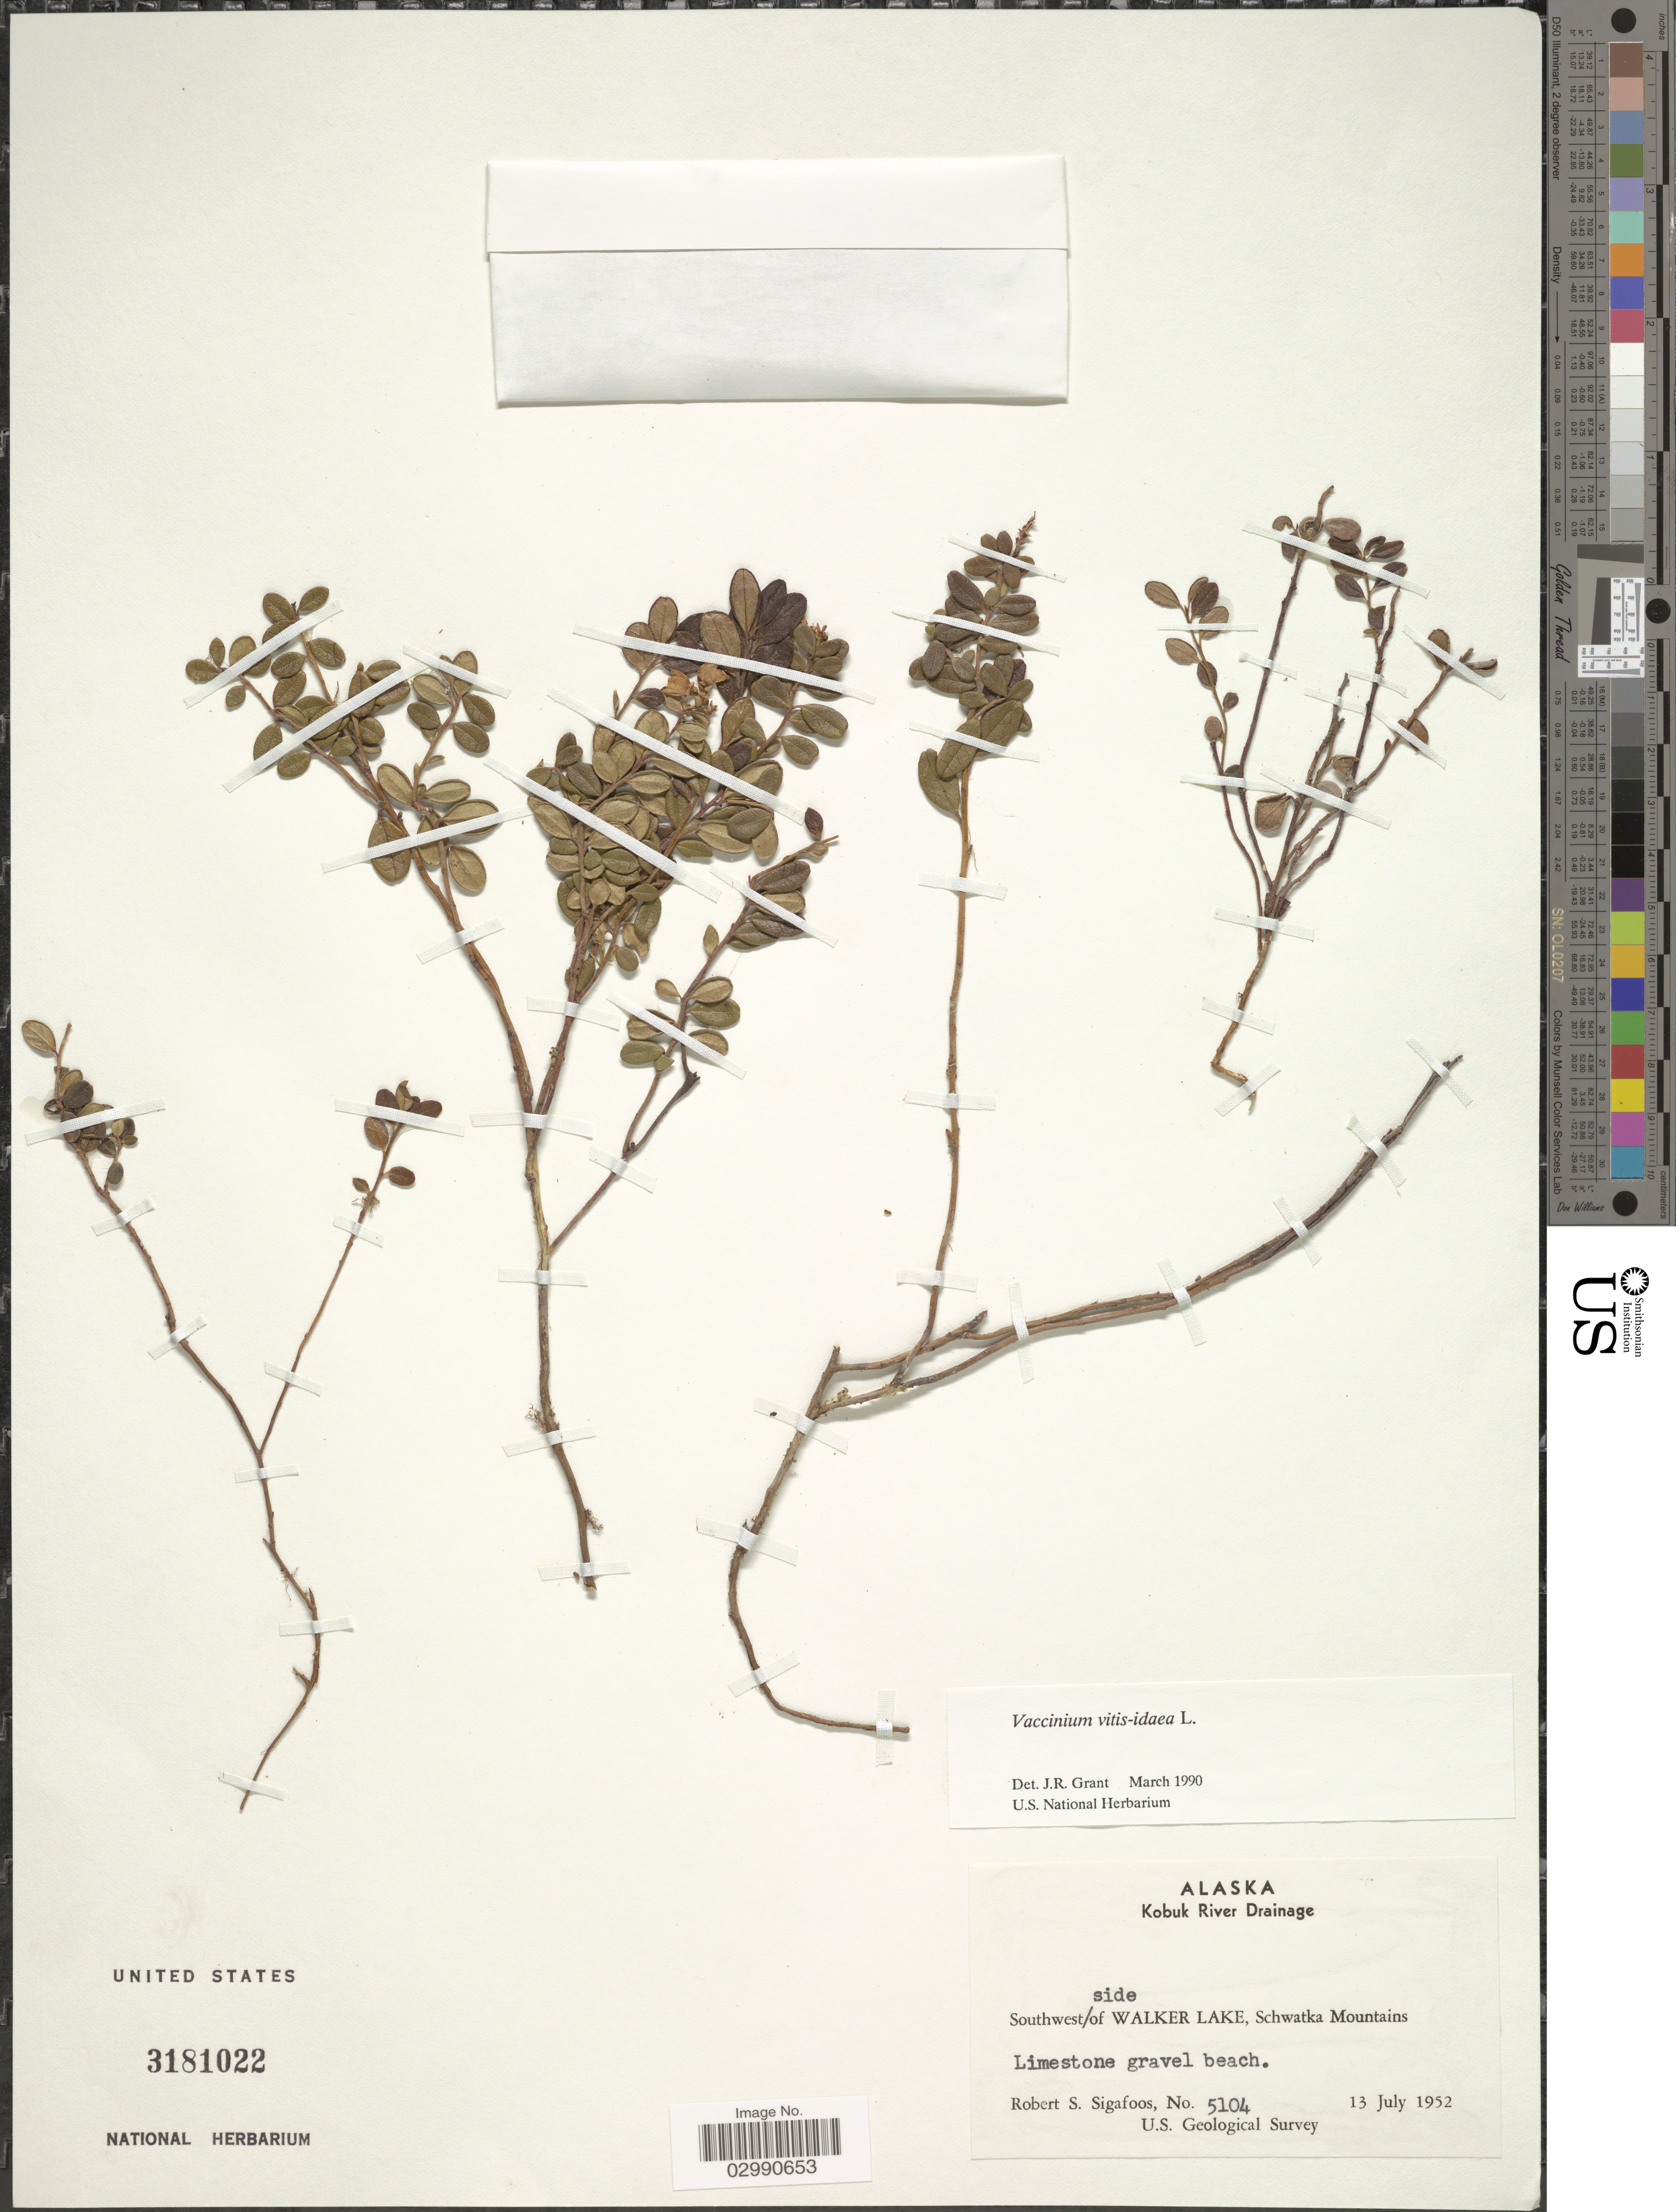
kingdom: Plantae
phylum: Tracheophyta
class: Magnoliopsida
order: Ericales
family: Ericaceae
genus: Vaccinium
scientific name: Vaccinium vitis-idaea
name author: L.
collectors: R. Sigafoos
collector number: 5104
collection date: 1952-07-13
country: United States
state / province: Alaska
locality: Kobuk River Drainage, Southwest side of Walker Lake, Schwatka Mountains.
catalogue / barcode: US 3181022